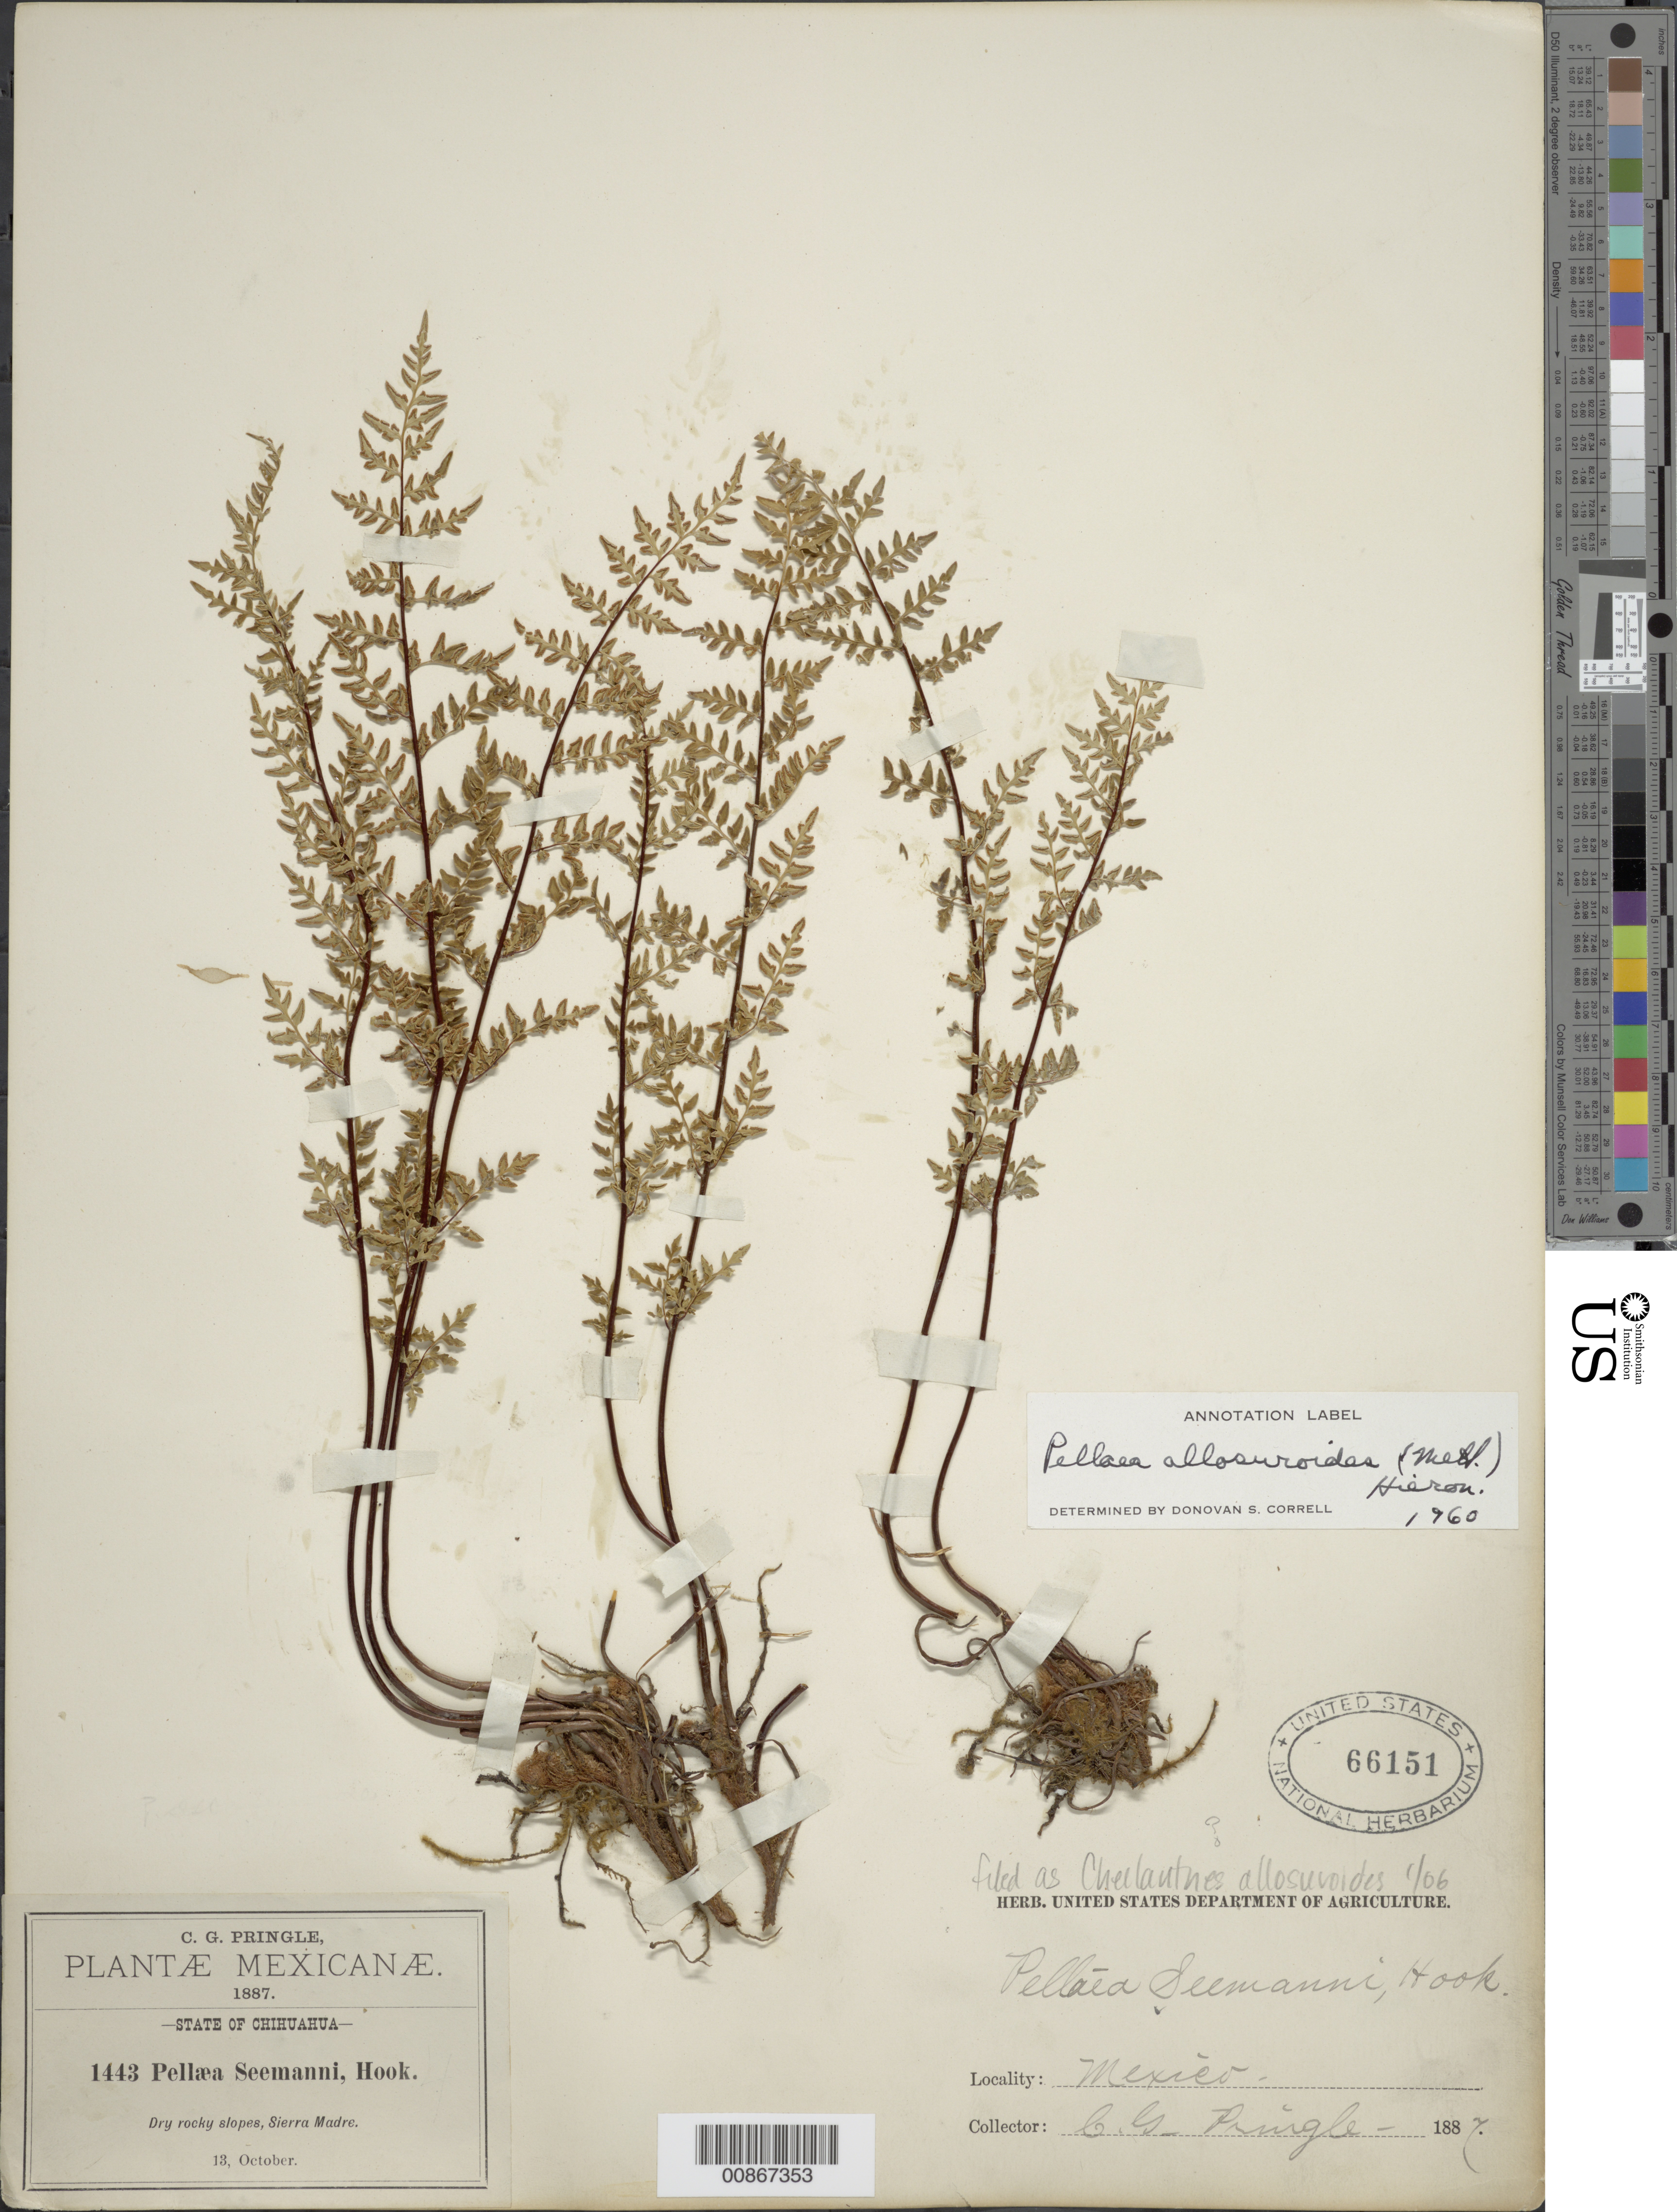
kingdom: Plantae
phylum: Tracheophyta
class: Polypodiopsida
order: Polypodiales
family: Pteridaceae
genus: Myriopteris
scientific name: Myriopteris allosuroides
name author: (Mett.) Grusz & Windham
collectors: C. G. Pringle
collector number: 1443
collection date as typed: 13 Oct 1887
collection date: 1887-10-13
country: Mexico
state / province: Chihuahua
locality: Sierra Madre, Chihuahua.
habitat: Dry rocky slopes.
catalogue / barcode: US 66151